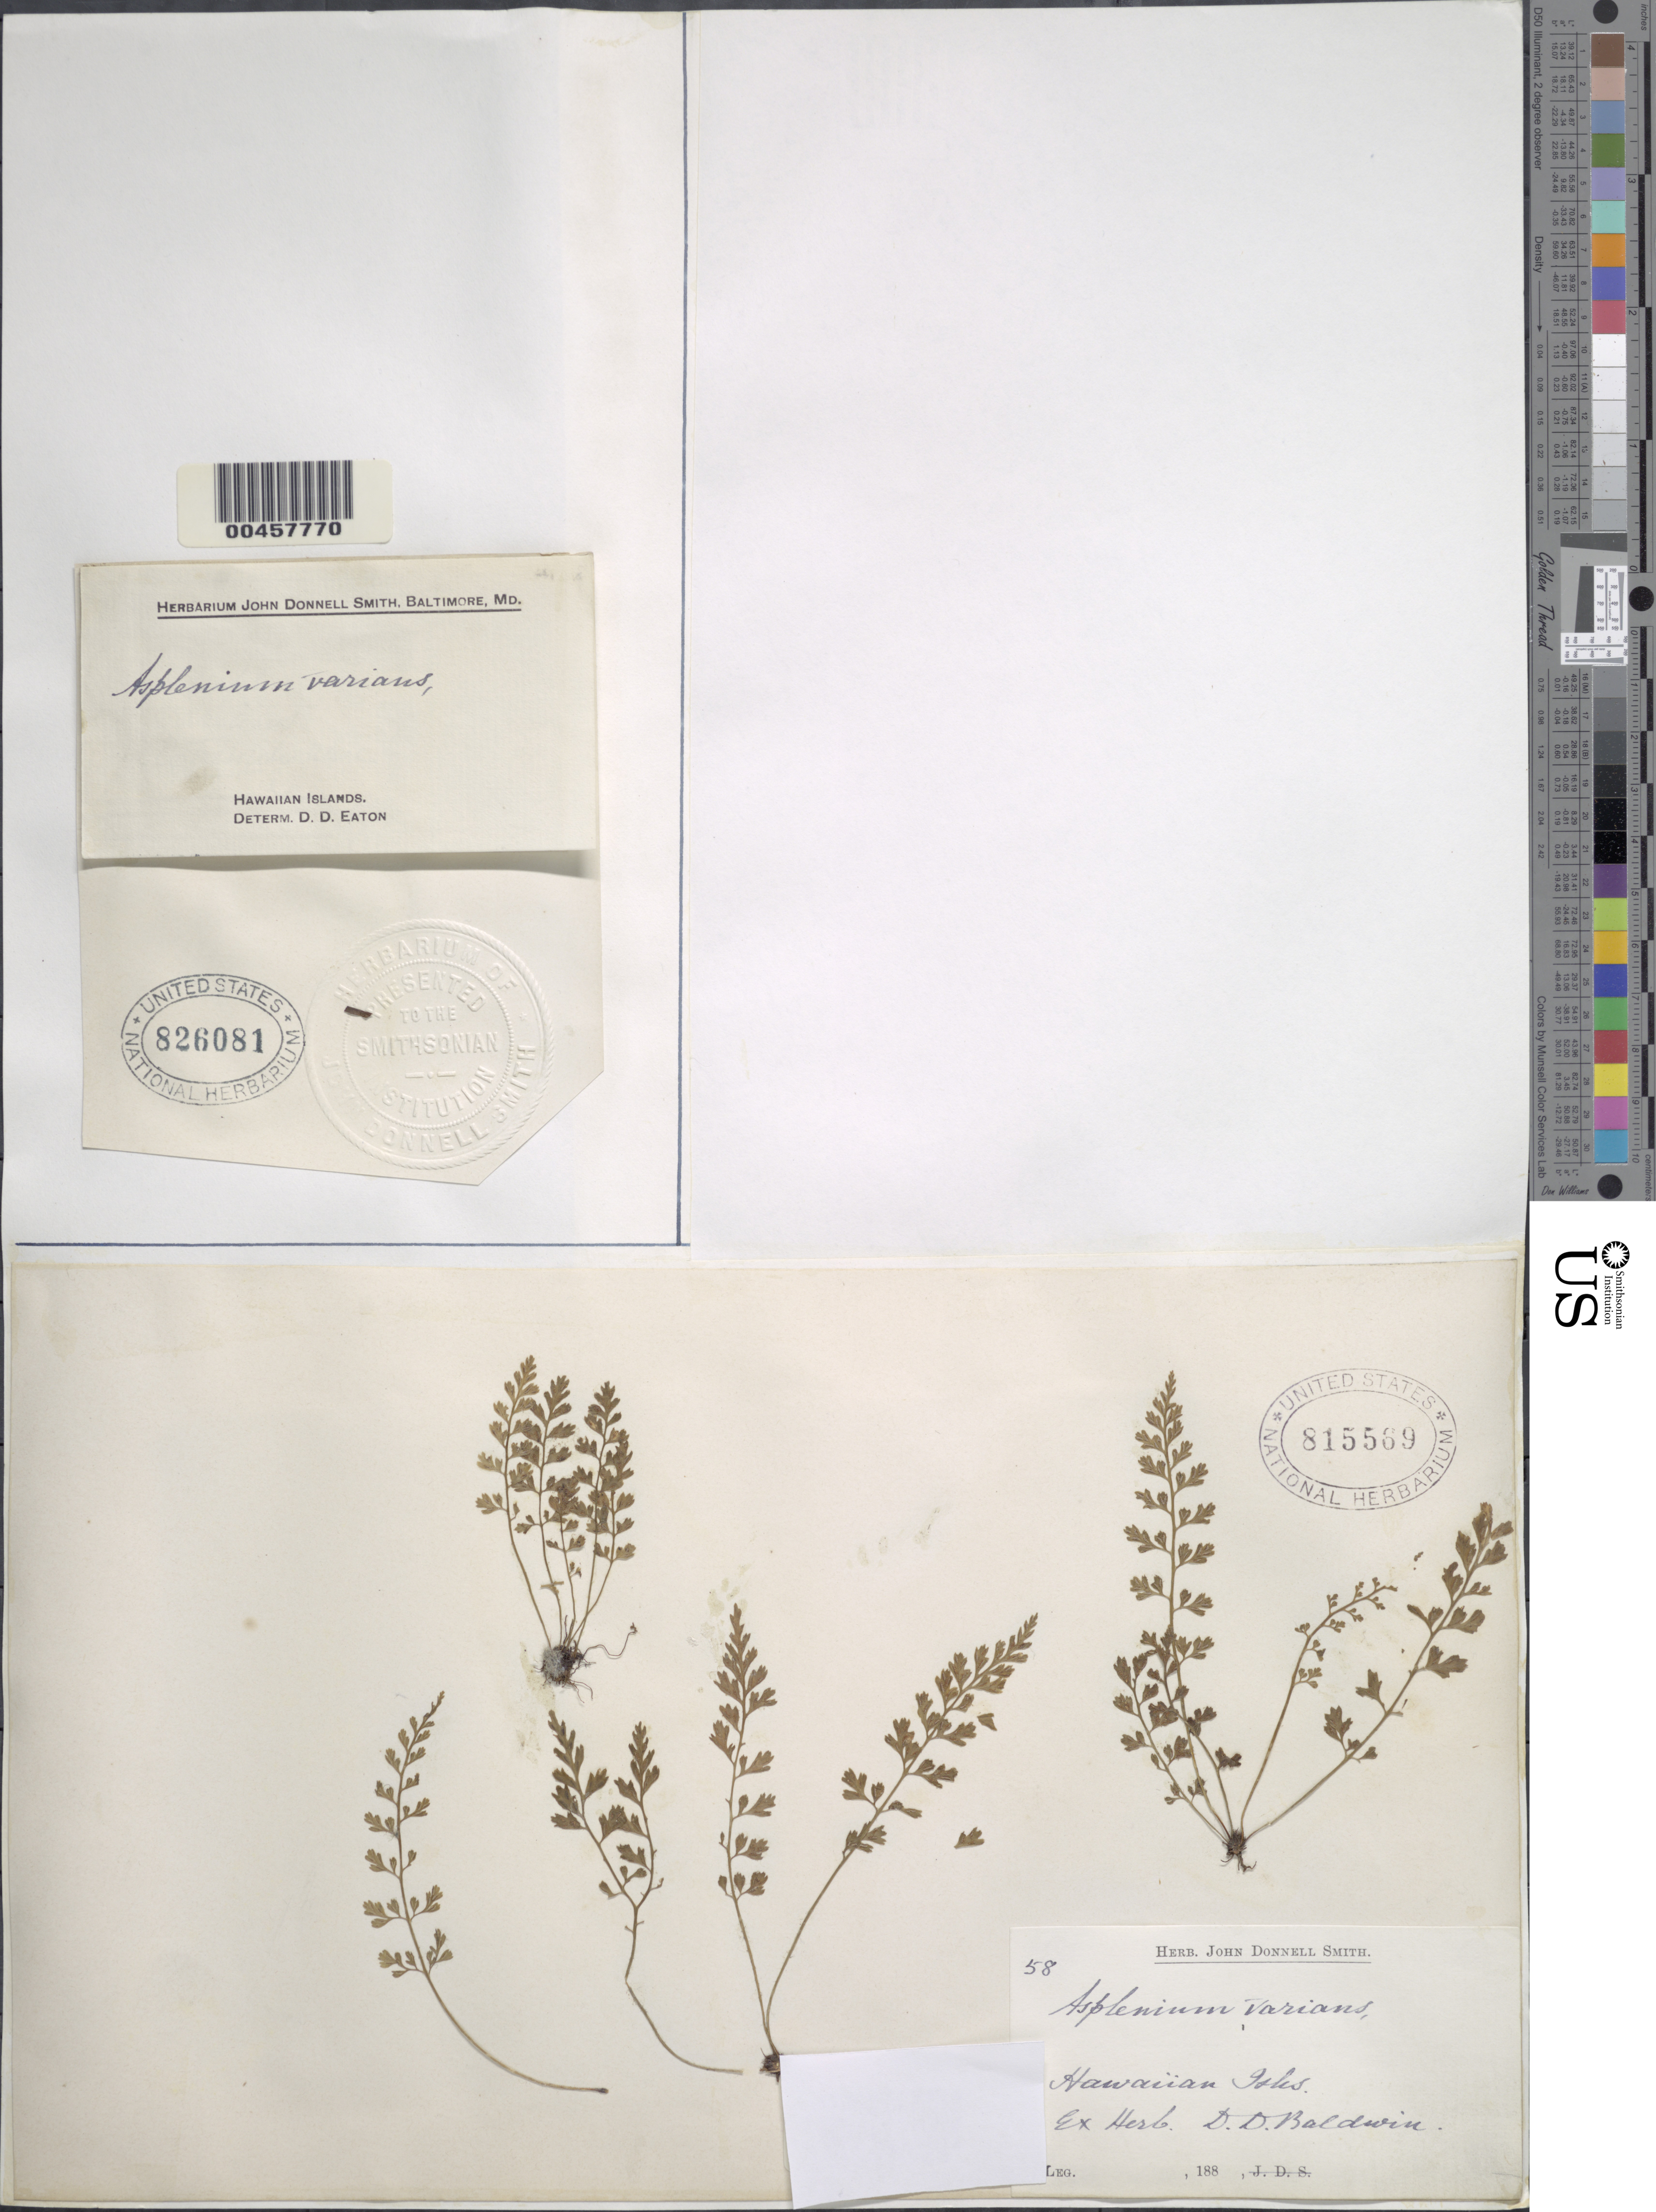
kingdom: Plantae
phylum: Tracheophyta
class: Polypodiopsida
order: Polypodiales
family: Aspleniaceae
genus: Asplenium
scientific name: Asplenium varians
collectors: J. Donnell Smith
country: United States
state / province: Hawaii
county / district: Hawaii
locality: Hawaiian Islands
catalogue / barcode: US 826081